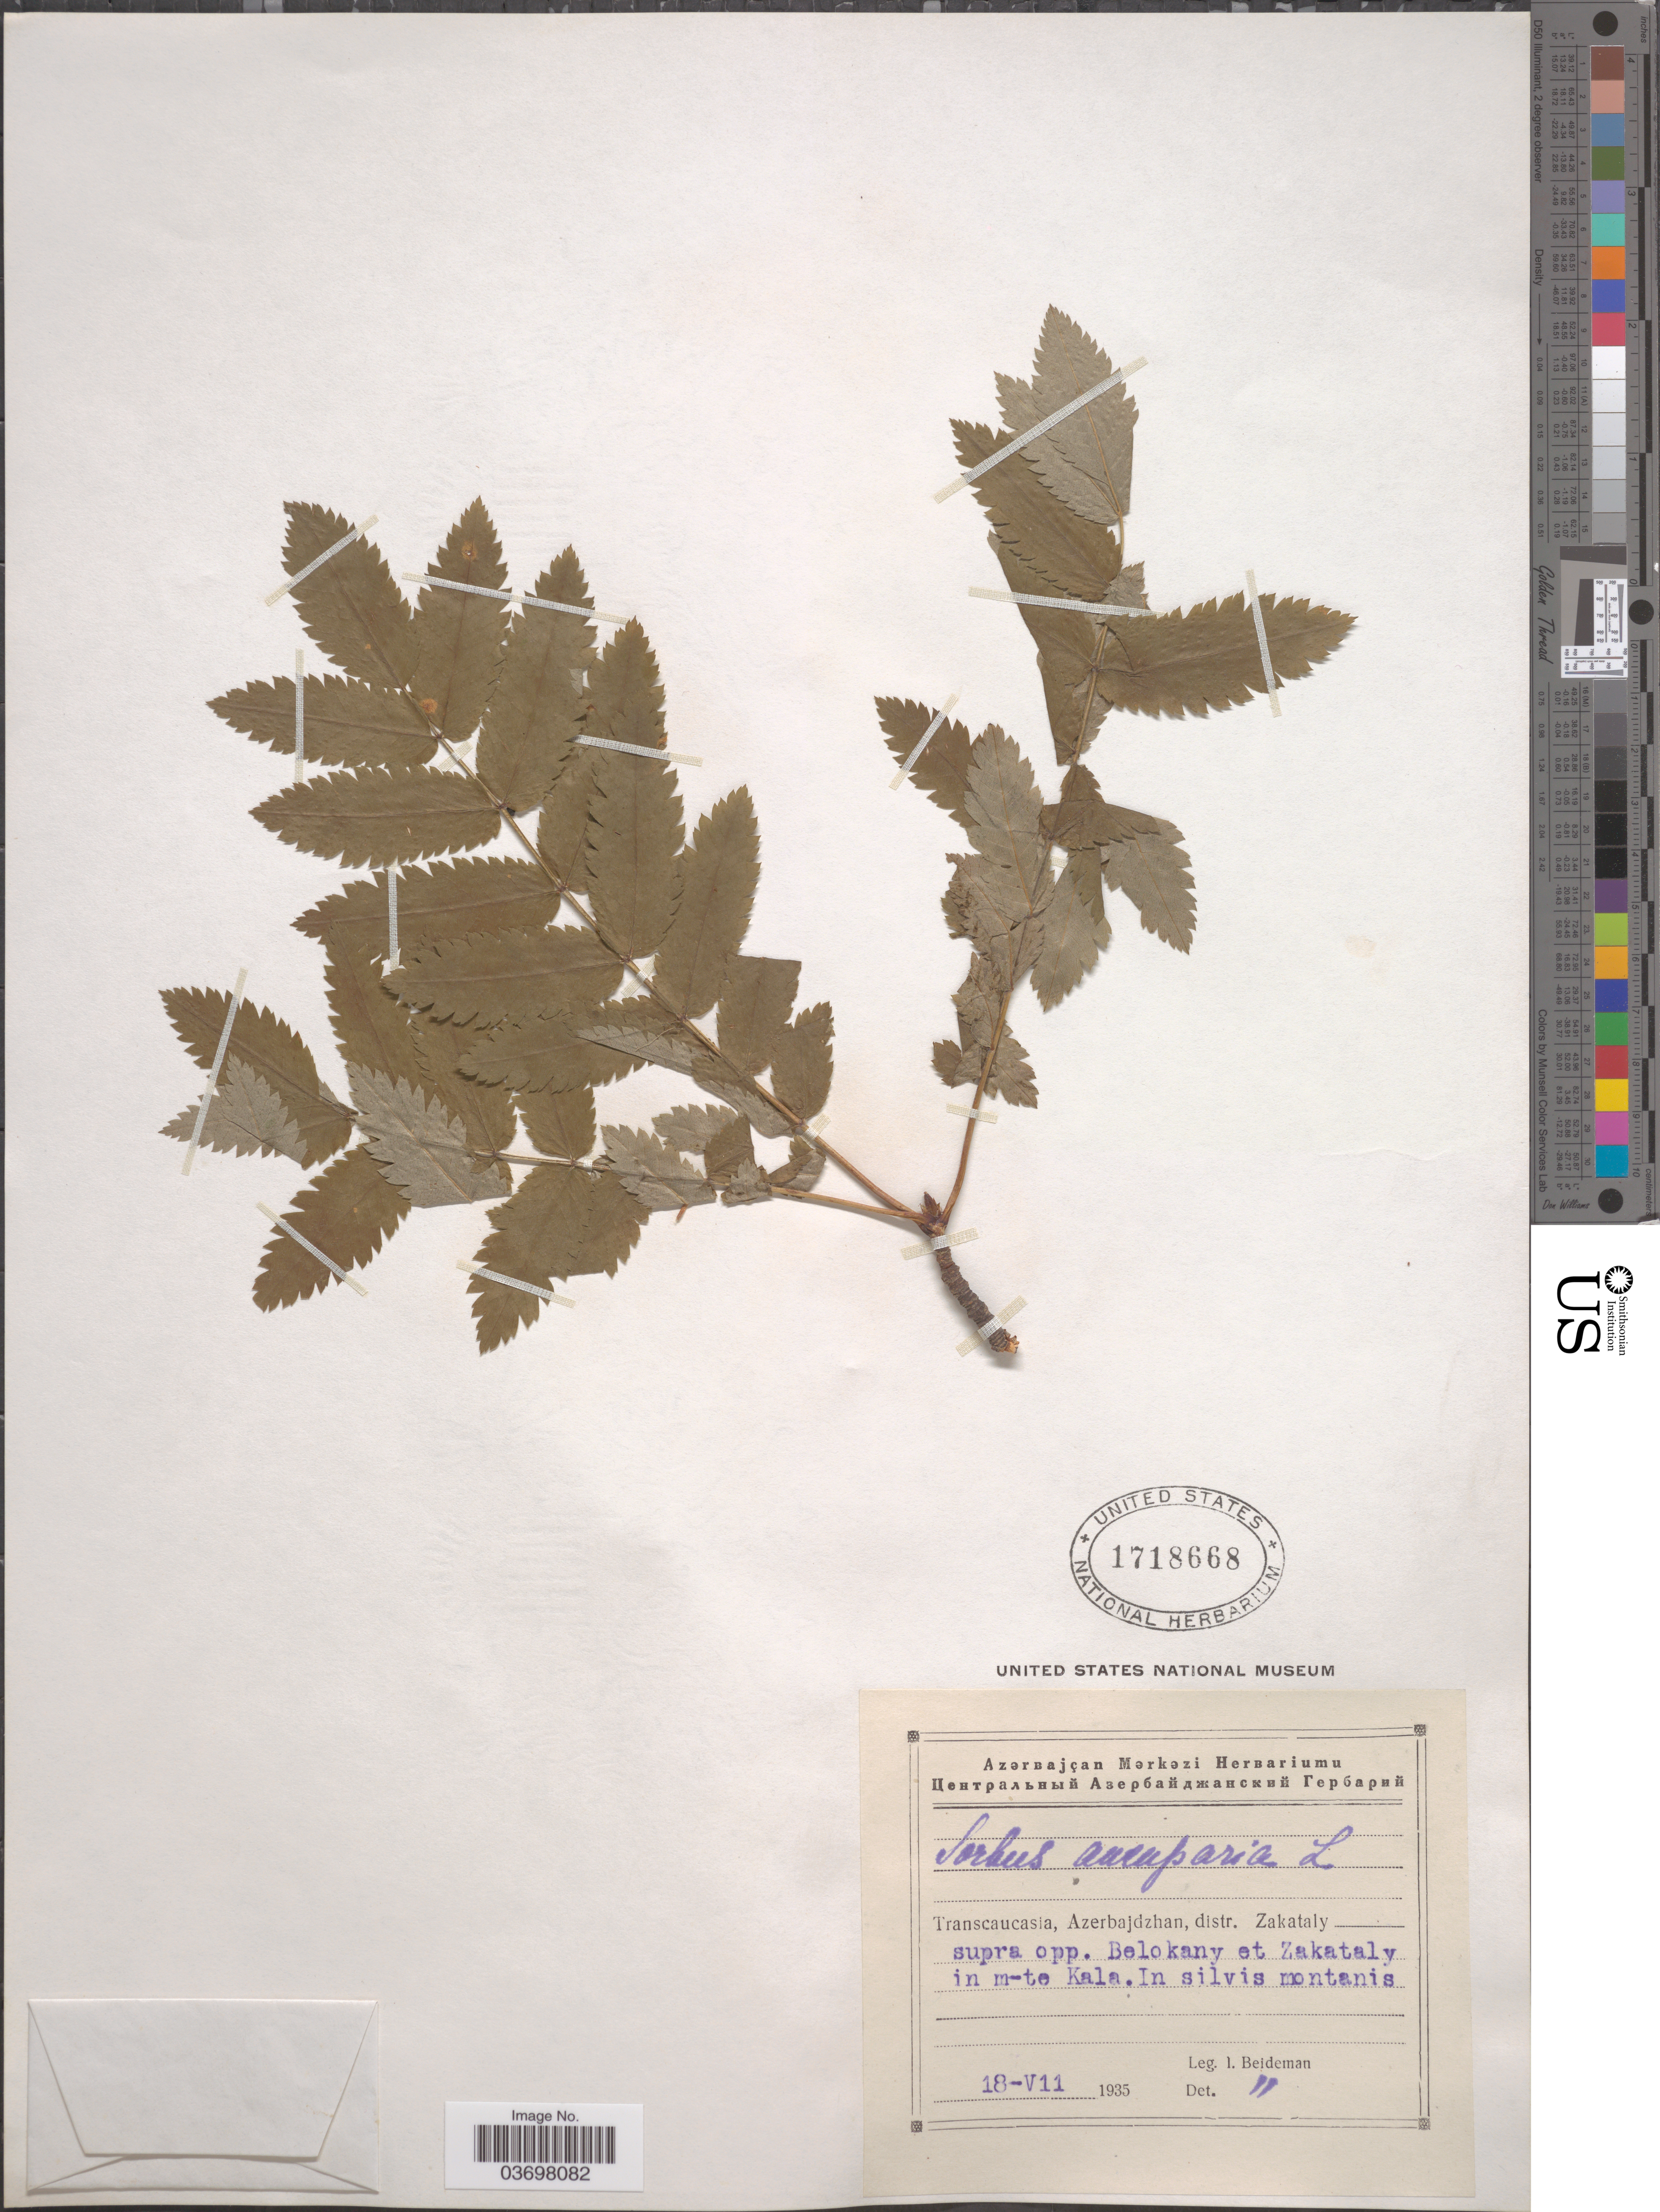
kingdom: Plantae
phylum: Tracheophyta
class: Magnoliopsida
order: Rosales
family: Rosaceae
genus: Sorbus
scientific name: Sorbus aucuparia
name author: L.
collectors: I. Beideman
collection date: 1935-07-18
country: Azerbaijan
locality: Transcaucasia, Azerbajdzhan, distr. Zakataly. Supra opp. Belokany et Zakataly in m-te Kala. In silvis montanis.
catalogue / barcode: US 1718668